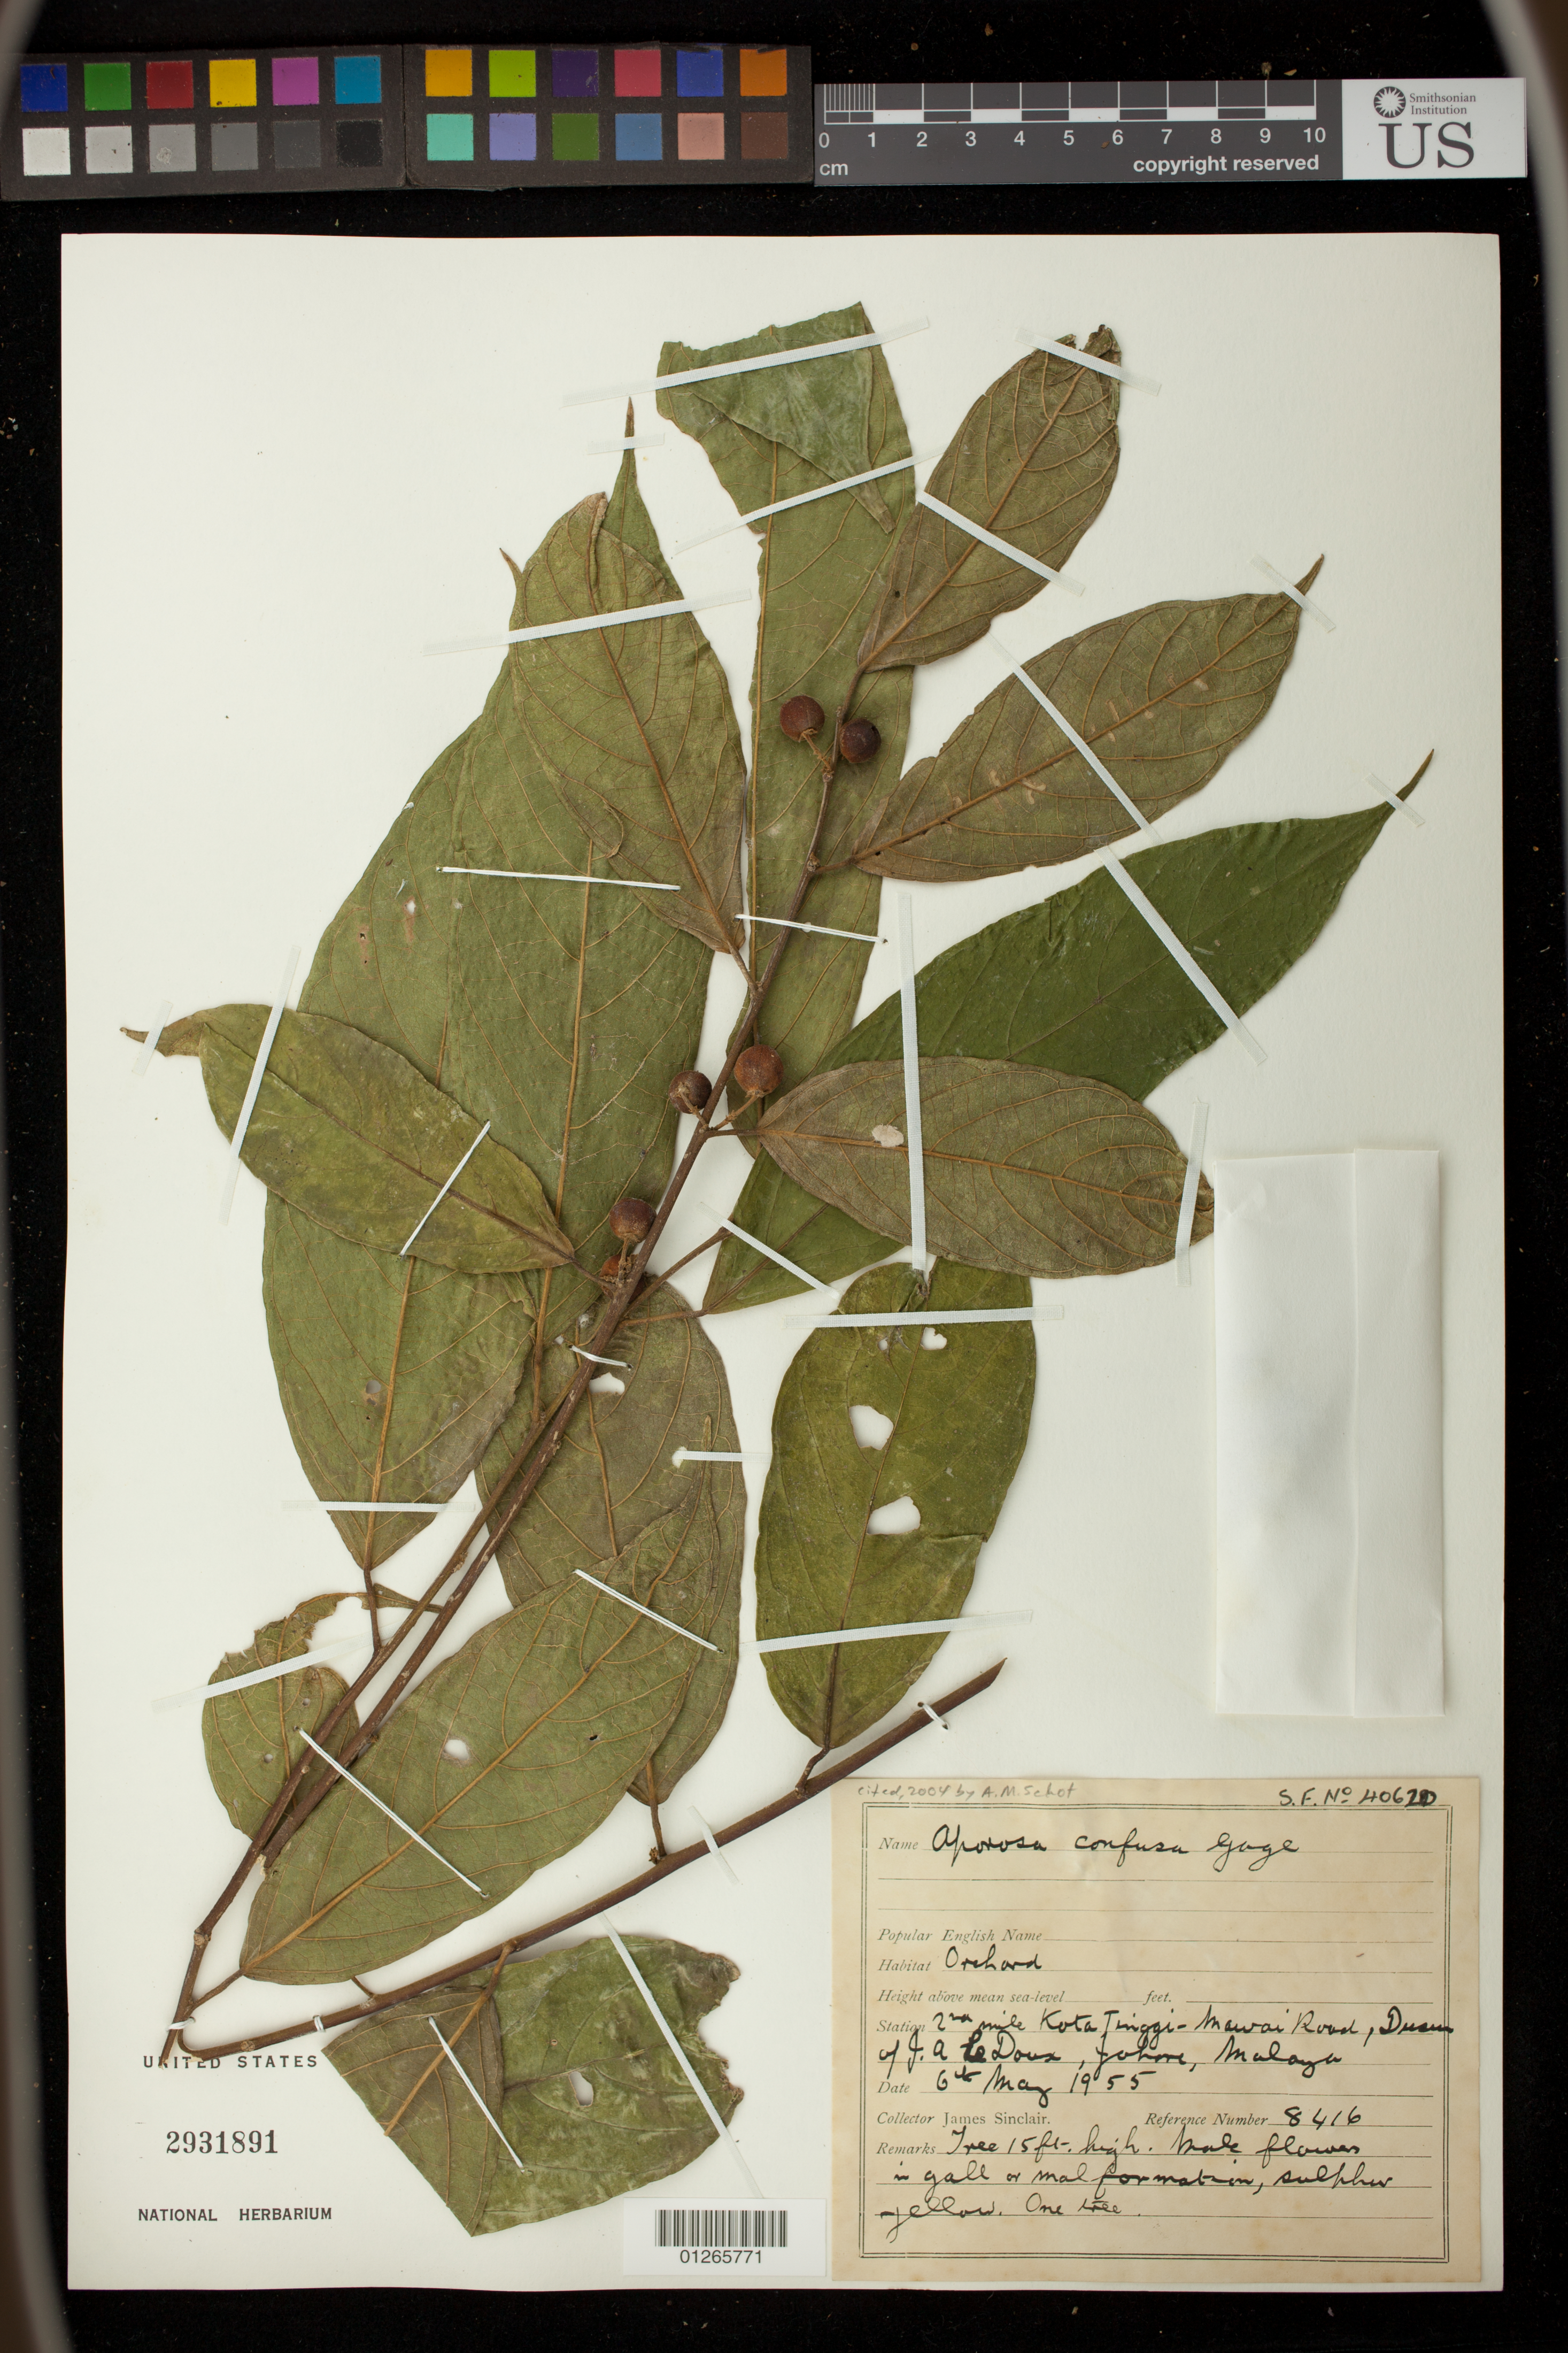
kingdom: Plantae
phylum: Tracheophyta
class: Magnoliopsida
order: Malpighiales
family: Phyllanthaceae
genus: Aporosa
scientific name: Aporosa confusa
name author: Gage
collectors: J. Sinclair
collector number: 8416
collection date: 1955-05-06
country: Malaysia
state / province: Johor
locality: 2nd mile Kota Triggi-Mawai Road,Dusun of J. A Le Doux, Johore, Malaya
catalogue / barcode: US 2931891